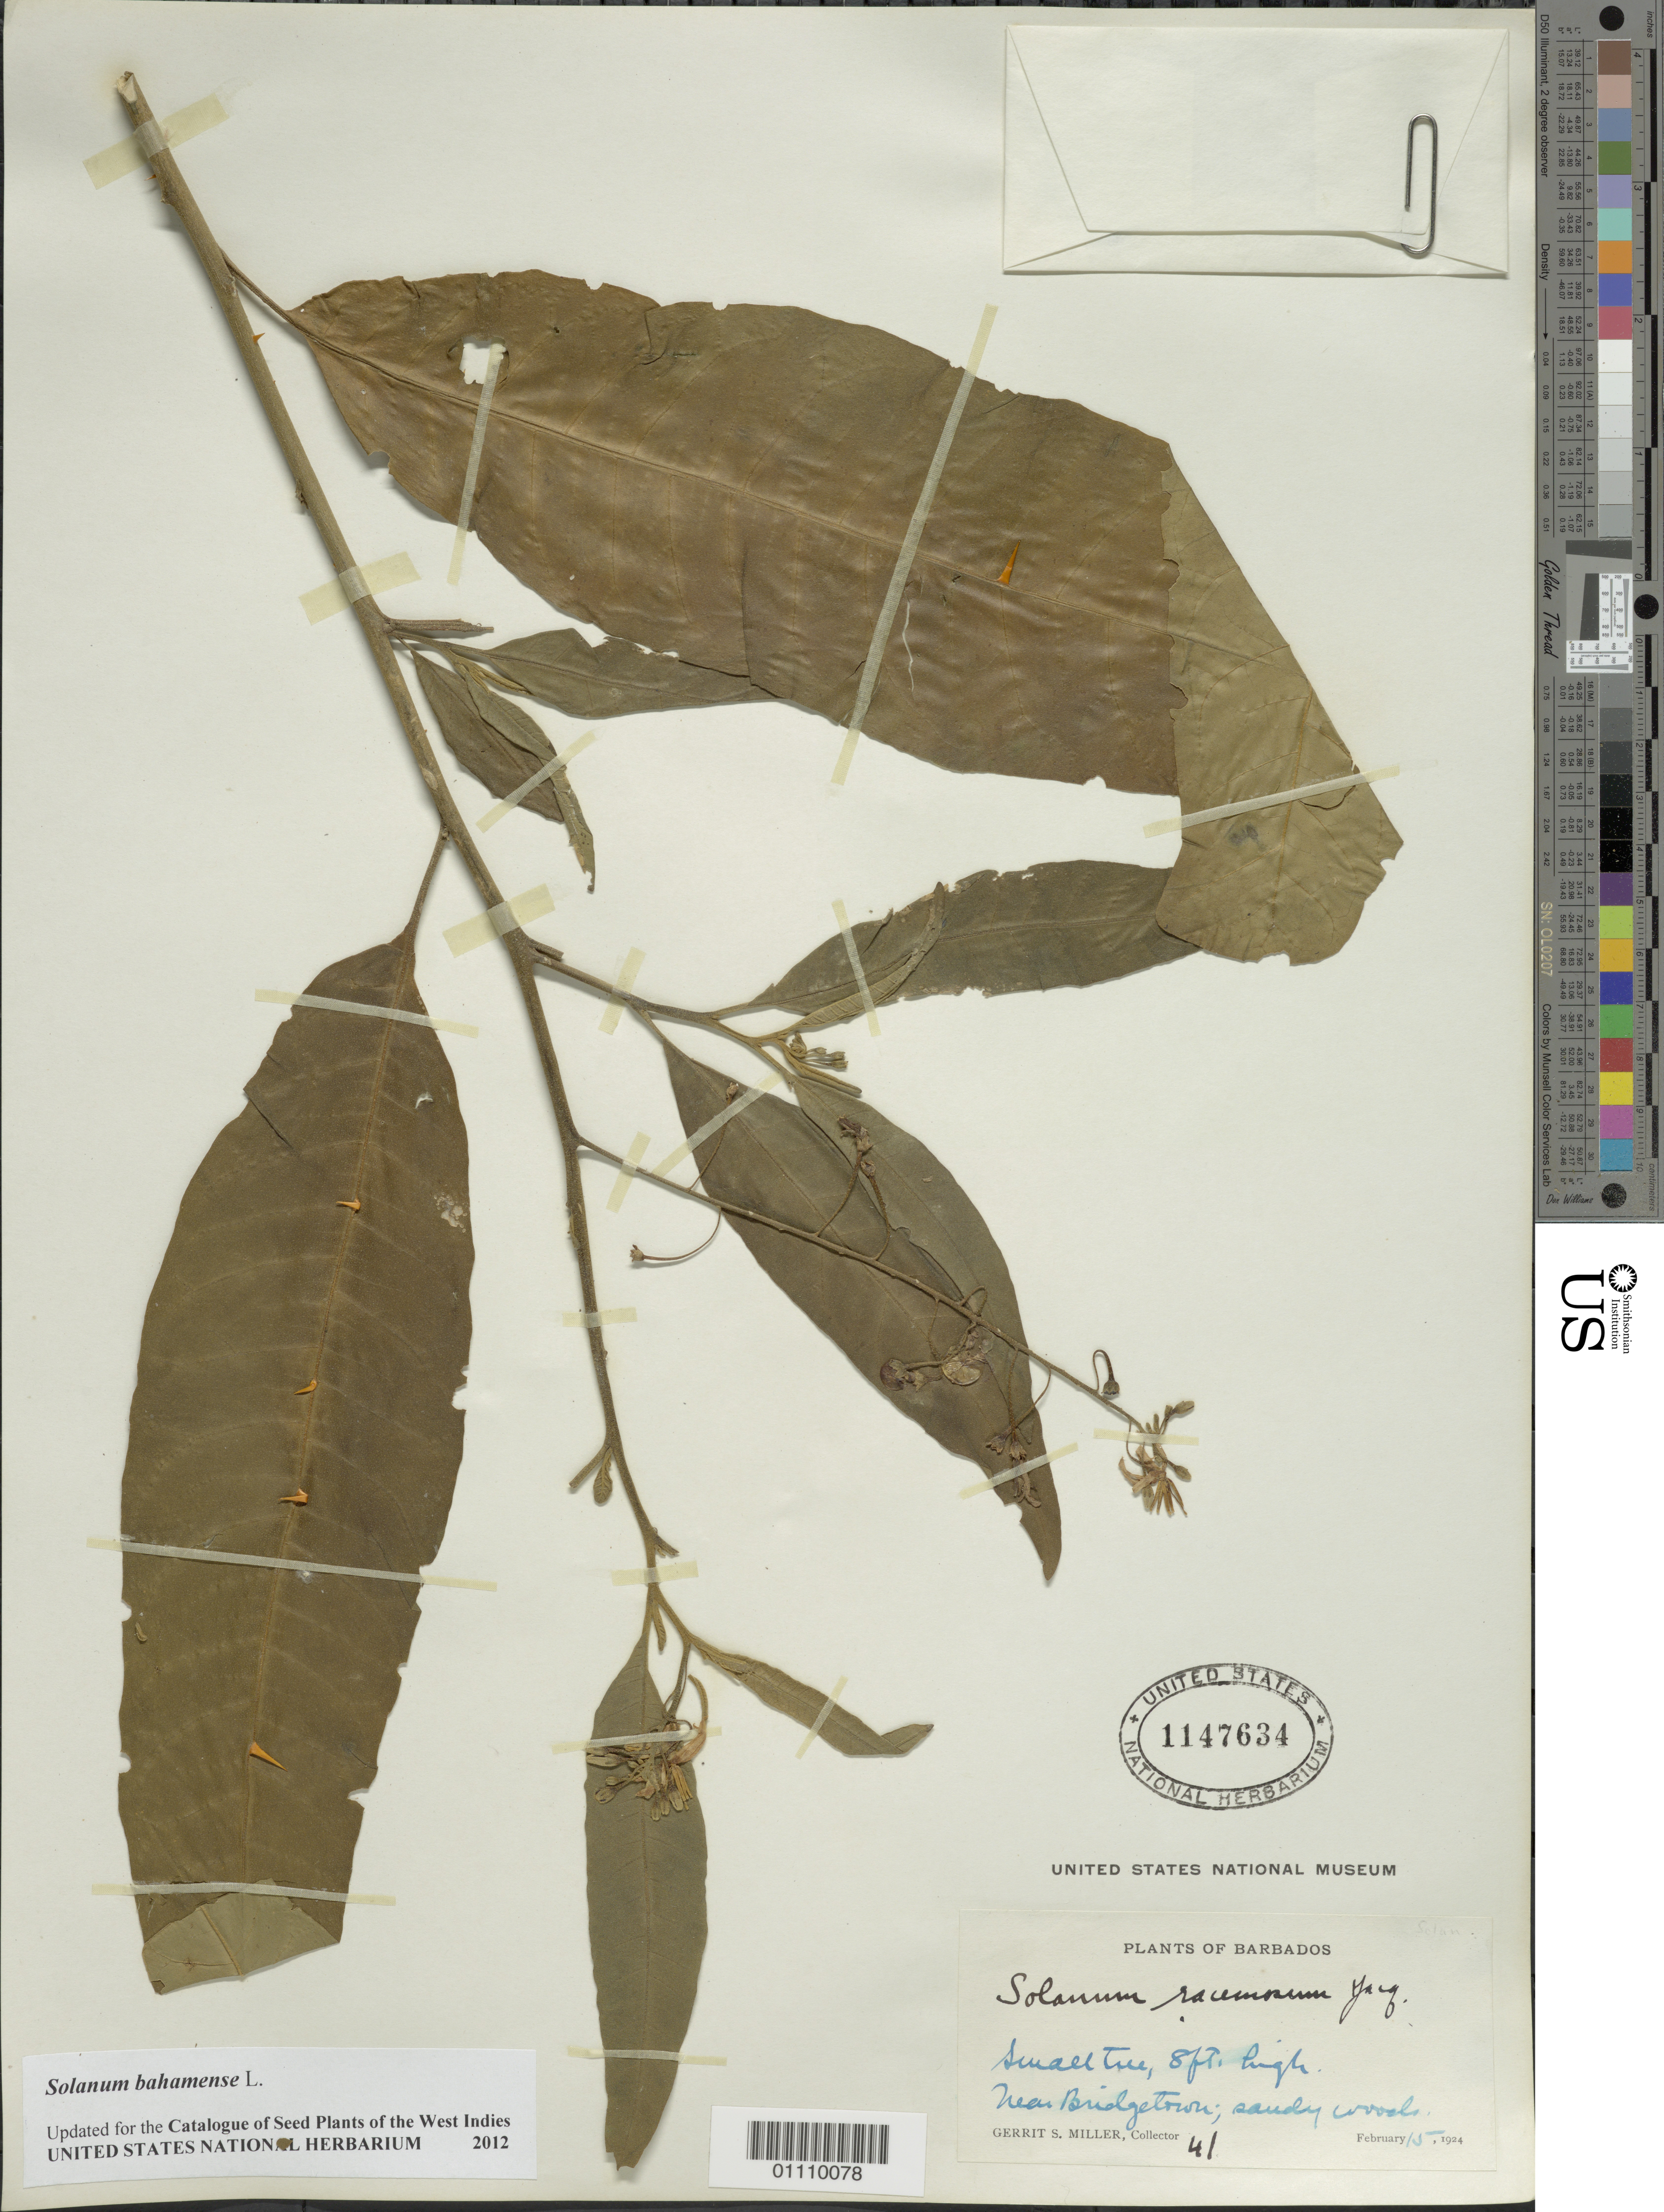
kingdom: Plantae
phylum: Tracheophyta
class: Magnoliopsida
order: Solanales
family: Solanaceae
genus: Solanum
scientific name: Solanum bahamense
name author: L.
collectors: G. S. Miller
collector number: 41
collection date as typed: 15 Feb 1924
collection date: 1924-02-15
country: Barbados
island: Barbados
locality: Bridgetown, near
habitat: Sandy woods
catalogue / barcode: US 1147634